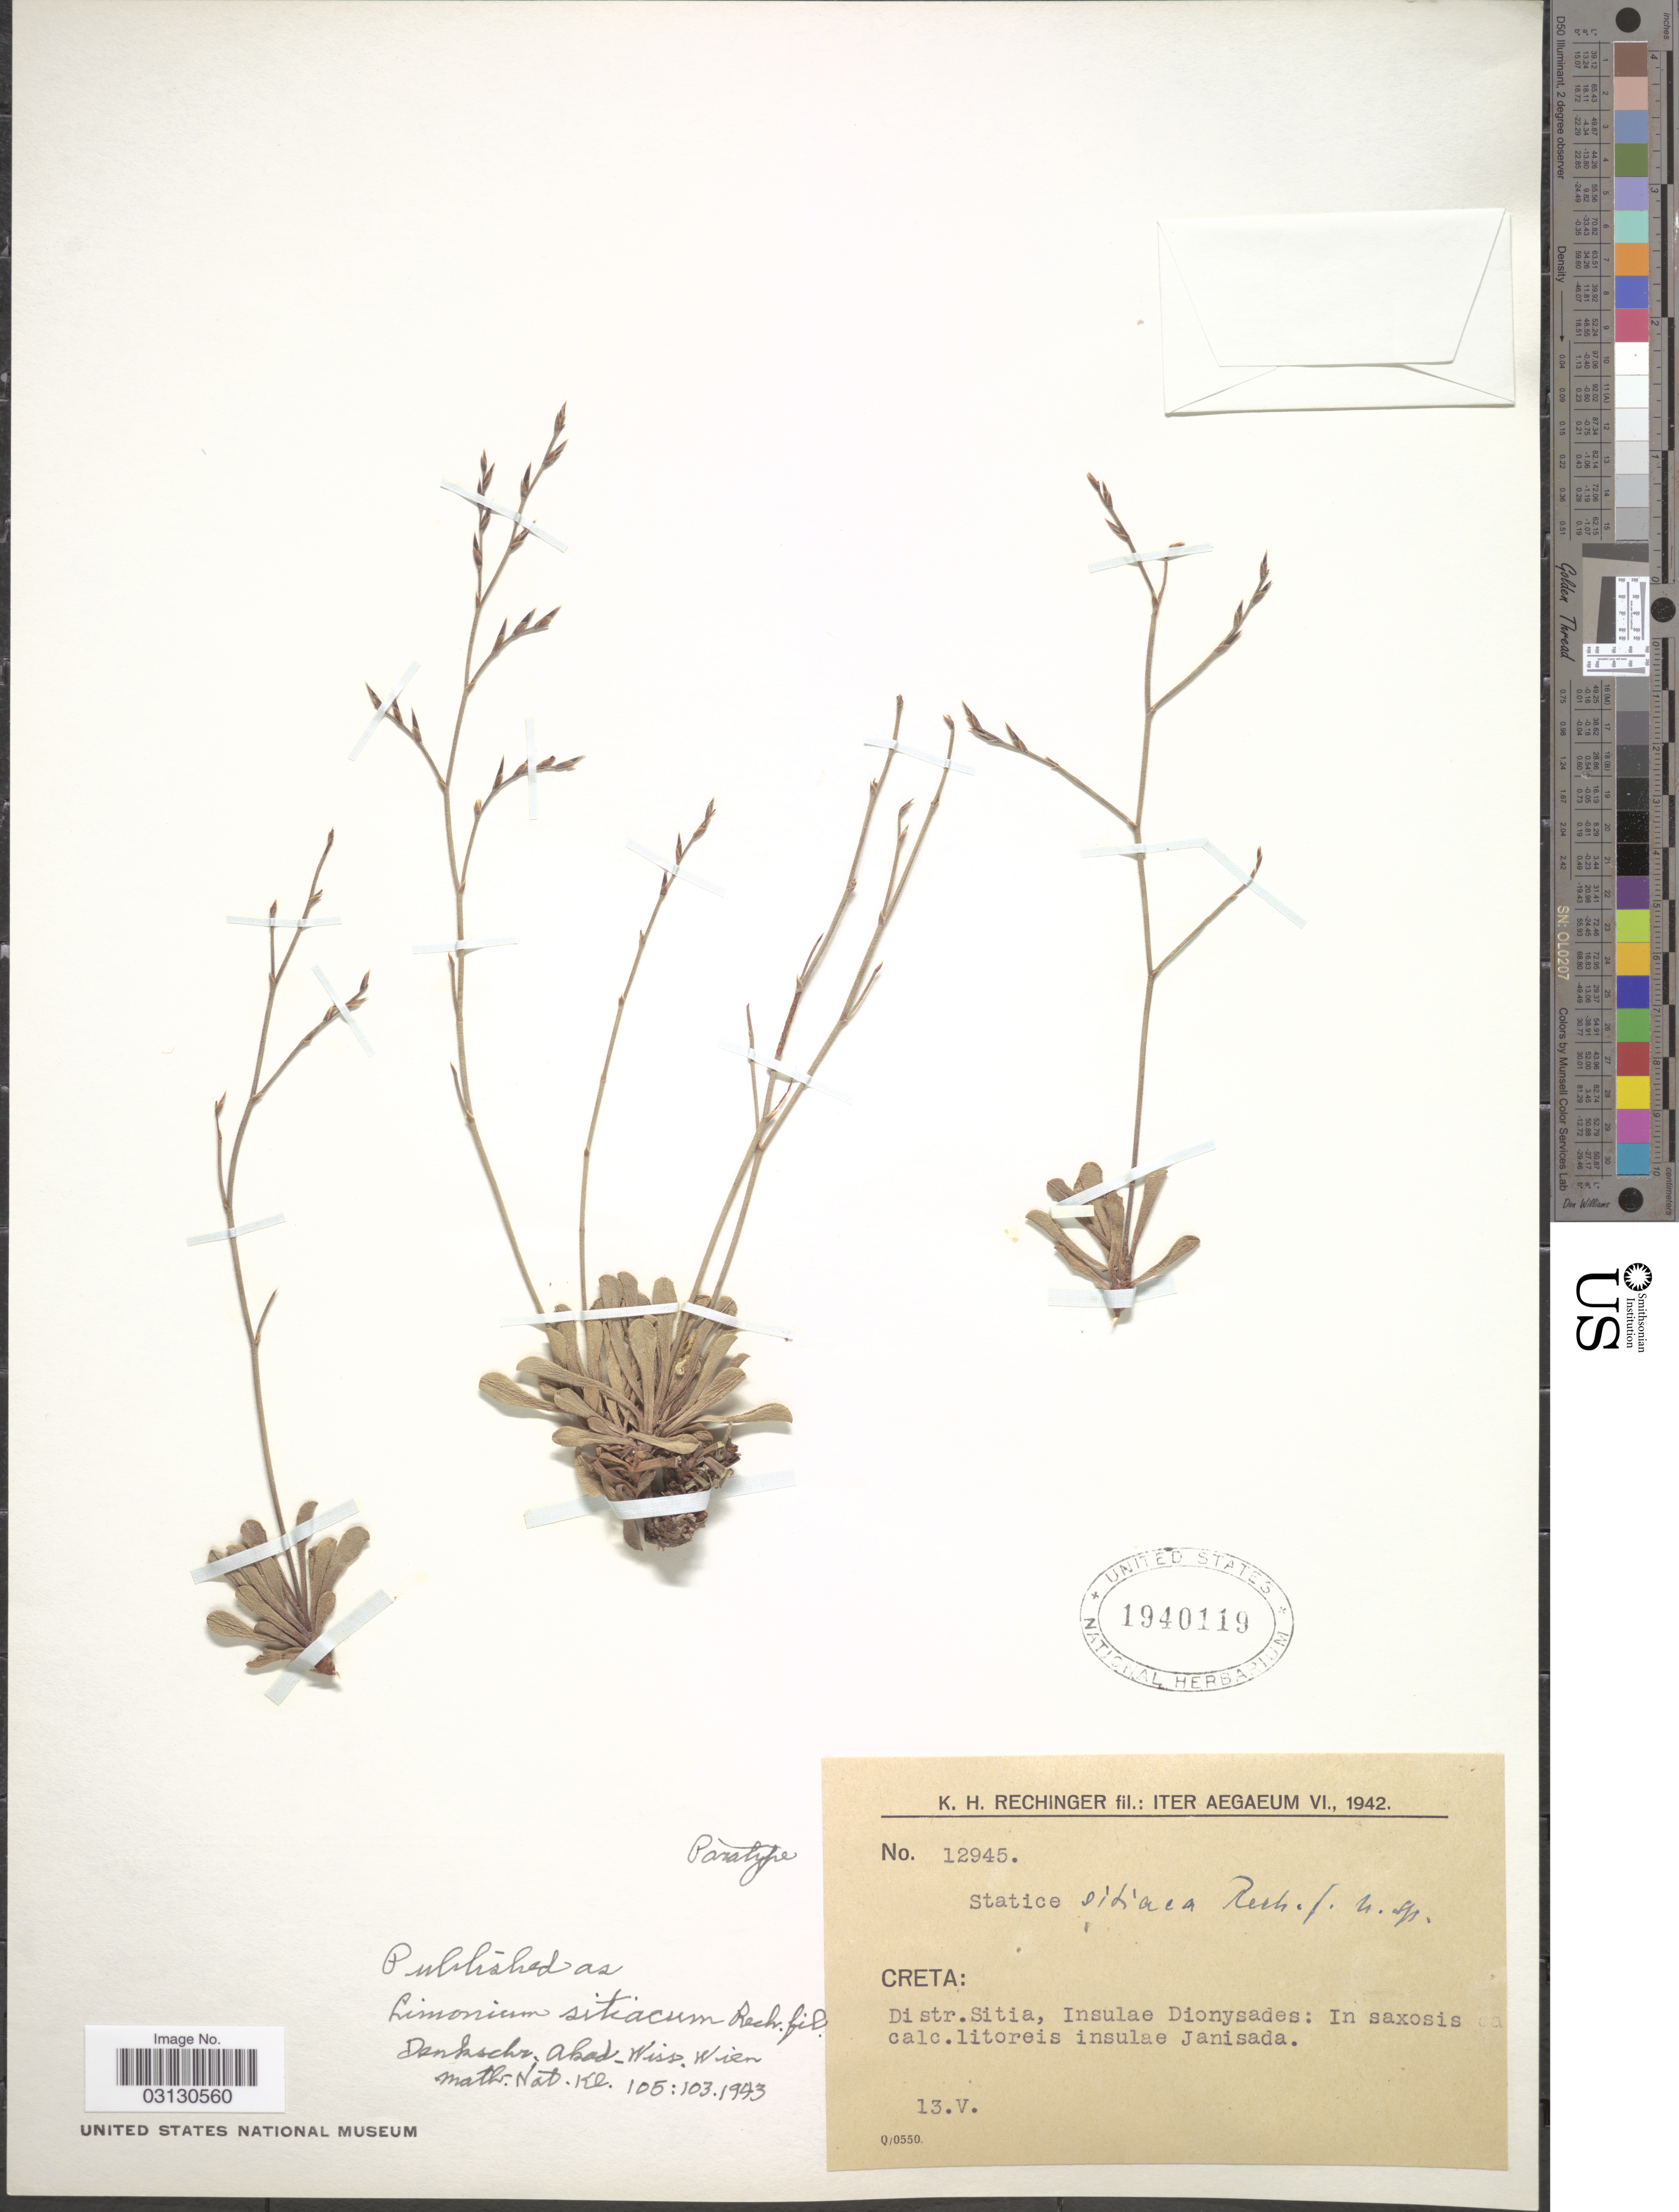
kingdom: Plantae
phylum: Tracheophyta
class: Magnoliopsida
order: Caryophyllales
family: Plumbaginaceae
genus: Limonium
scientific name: Limonium sitiacum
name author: Rech. f.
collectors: K. H. Rechinger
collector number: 12945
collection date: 1942-05-13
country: Greece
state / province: Crete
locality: Creta: Distr. Sitia, Insulae Dionysades: In saxosis calc. litoreis insulae Janisada.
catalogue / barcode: US 1940119